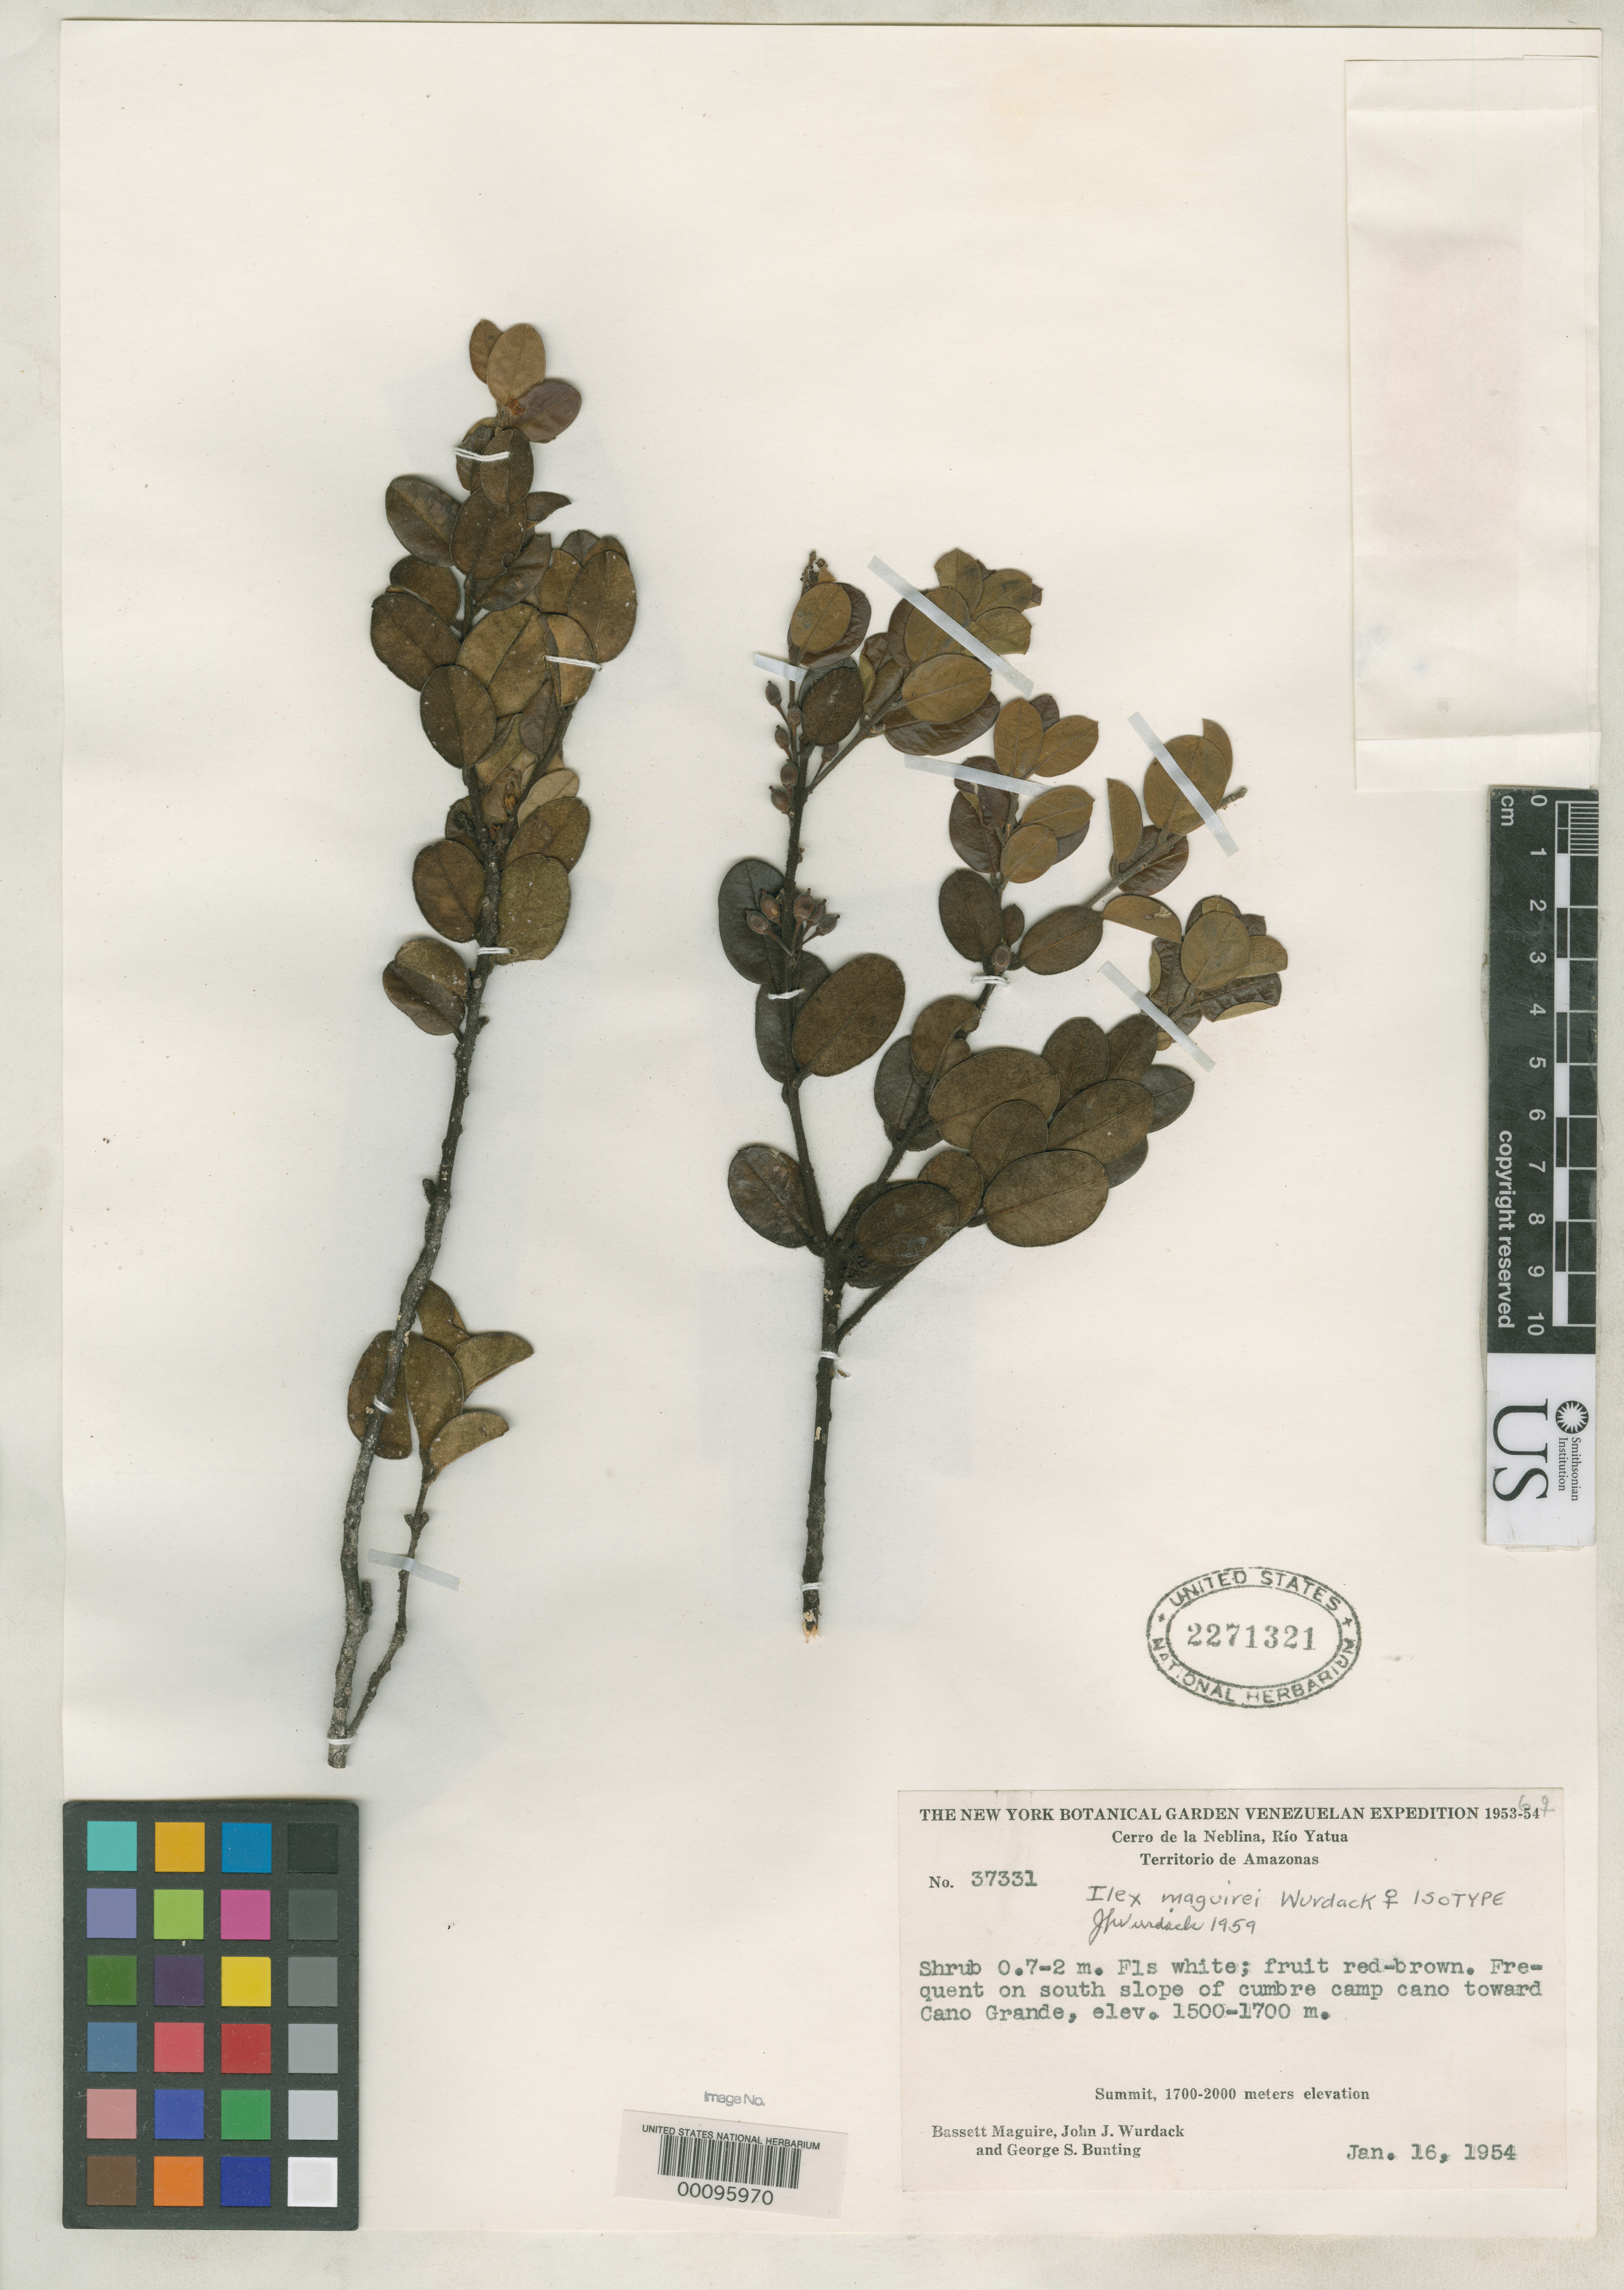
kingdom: Plantae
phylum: Tracheophyta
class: Magnoliopsida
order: Aquifoliales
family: Aquifoliaceae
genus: Ilex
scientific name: Ilex maguirei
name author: Wurdack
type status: Isotype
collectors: B. Maguire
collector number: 37331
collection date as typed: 16 Jan 1954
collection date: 1954-01-16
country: Venezuela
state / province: Amazonas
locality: Cerro da La Neblina, Rio Yatua.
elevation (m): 1500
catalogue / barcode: US 2271321